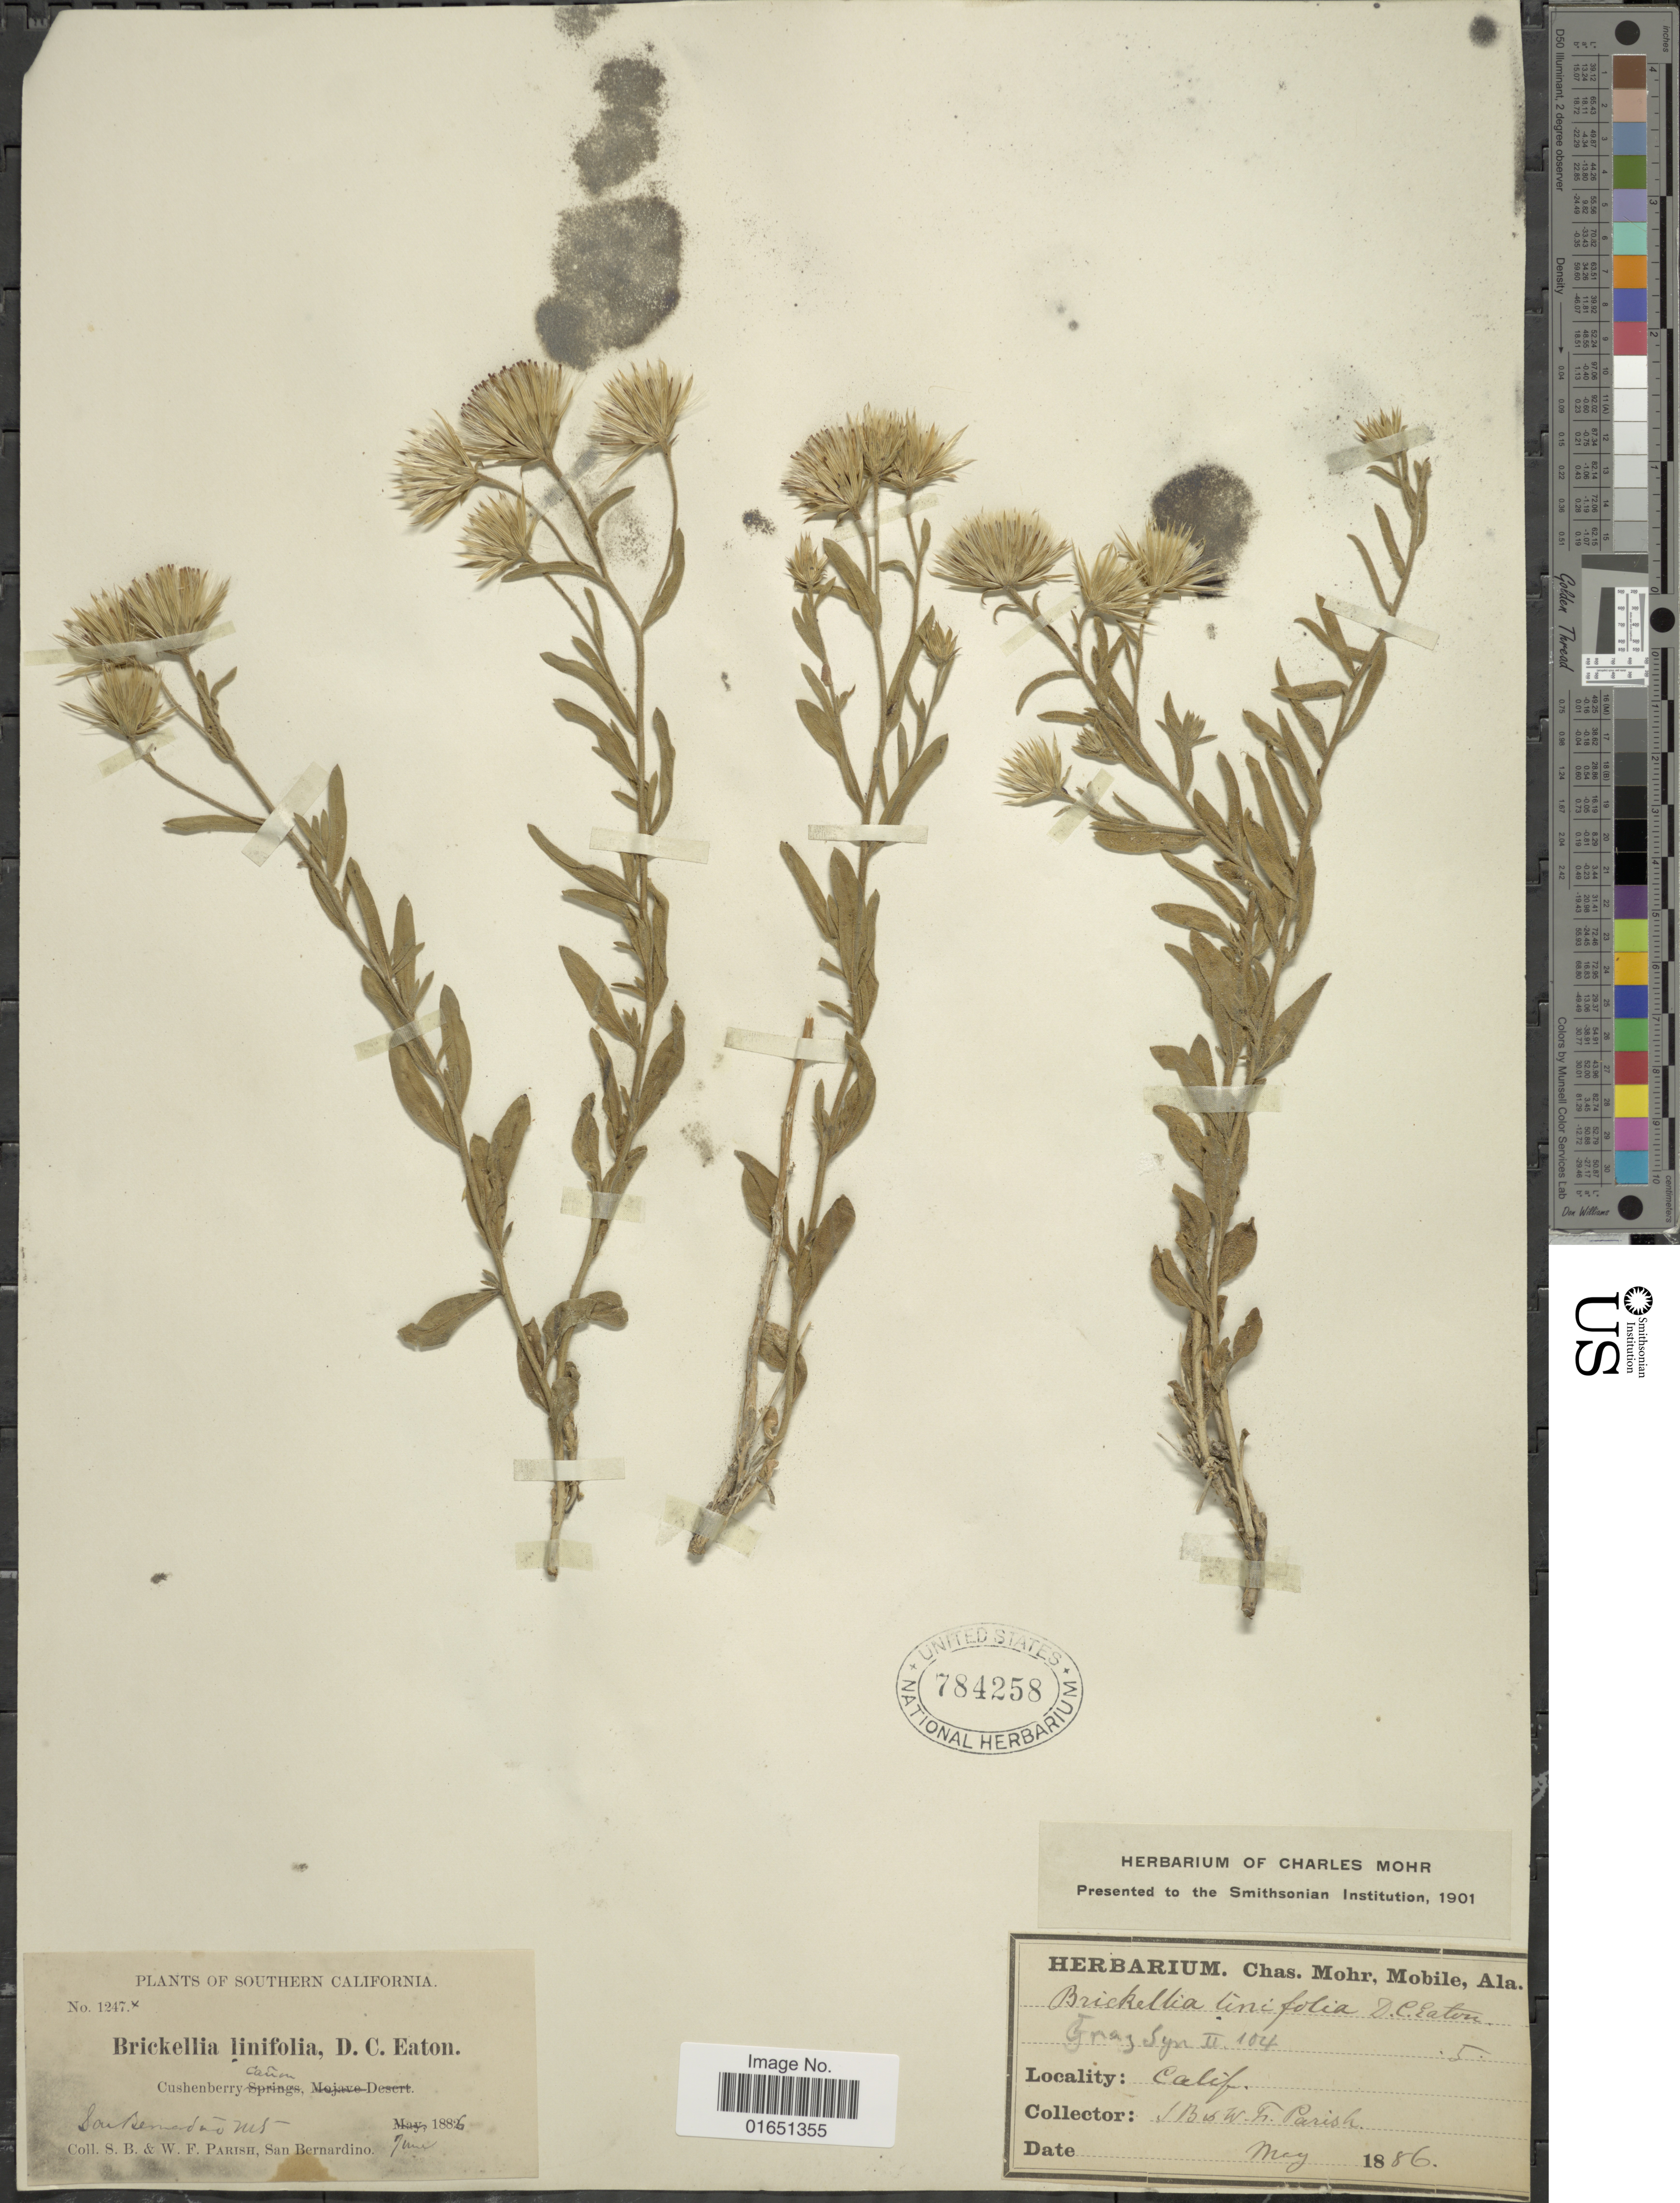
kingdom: Plantae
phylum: Tracheophyta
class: Magnoliopsida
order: Asterales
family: Asteraceae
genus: Brickellia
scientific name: Brickellia oblongifolia var. linifolia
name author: (D.C. Eaton) B.L. Rob.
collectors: S. B. Parish & W. F. Parish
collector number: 1247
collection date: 1886-06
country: United States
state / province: California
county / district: San Bernardino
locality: Southern California, Cushenberry Cañon, San Bernardino Mts.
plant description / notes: No precise locality correction needed.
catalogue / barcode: US 784258